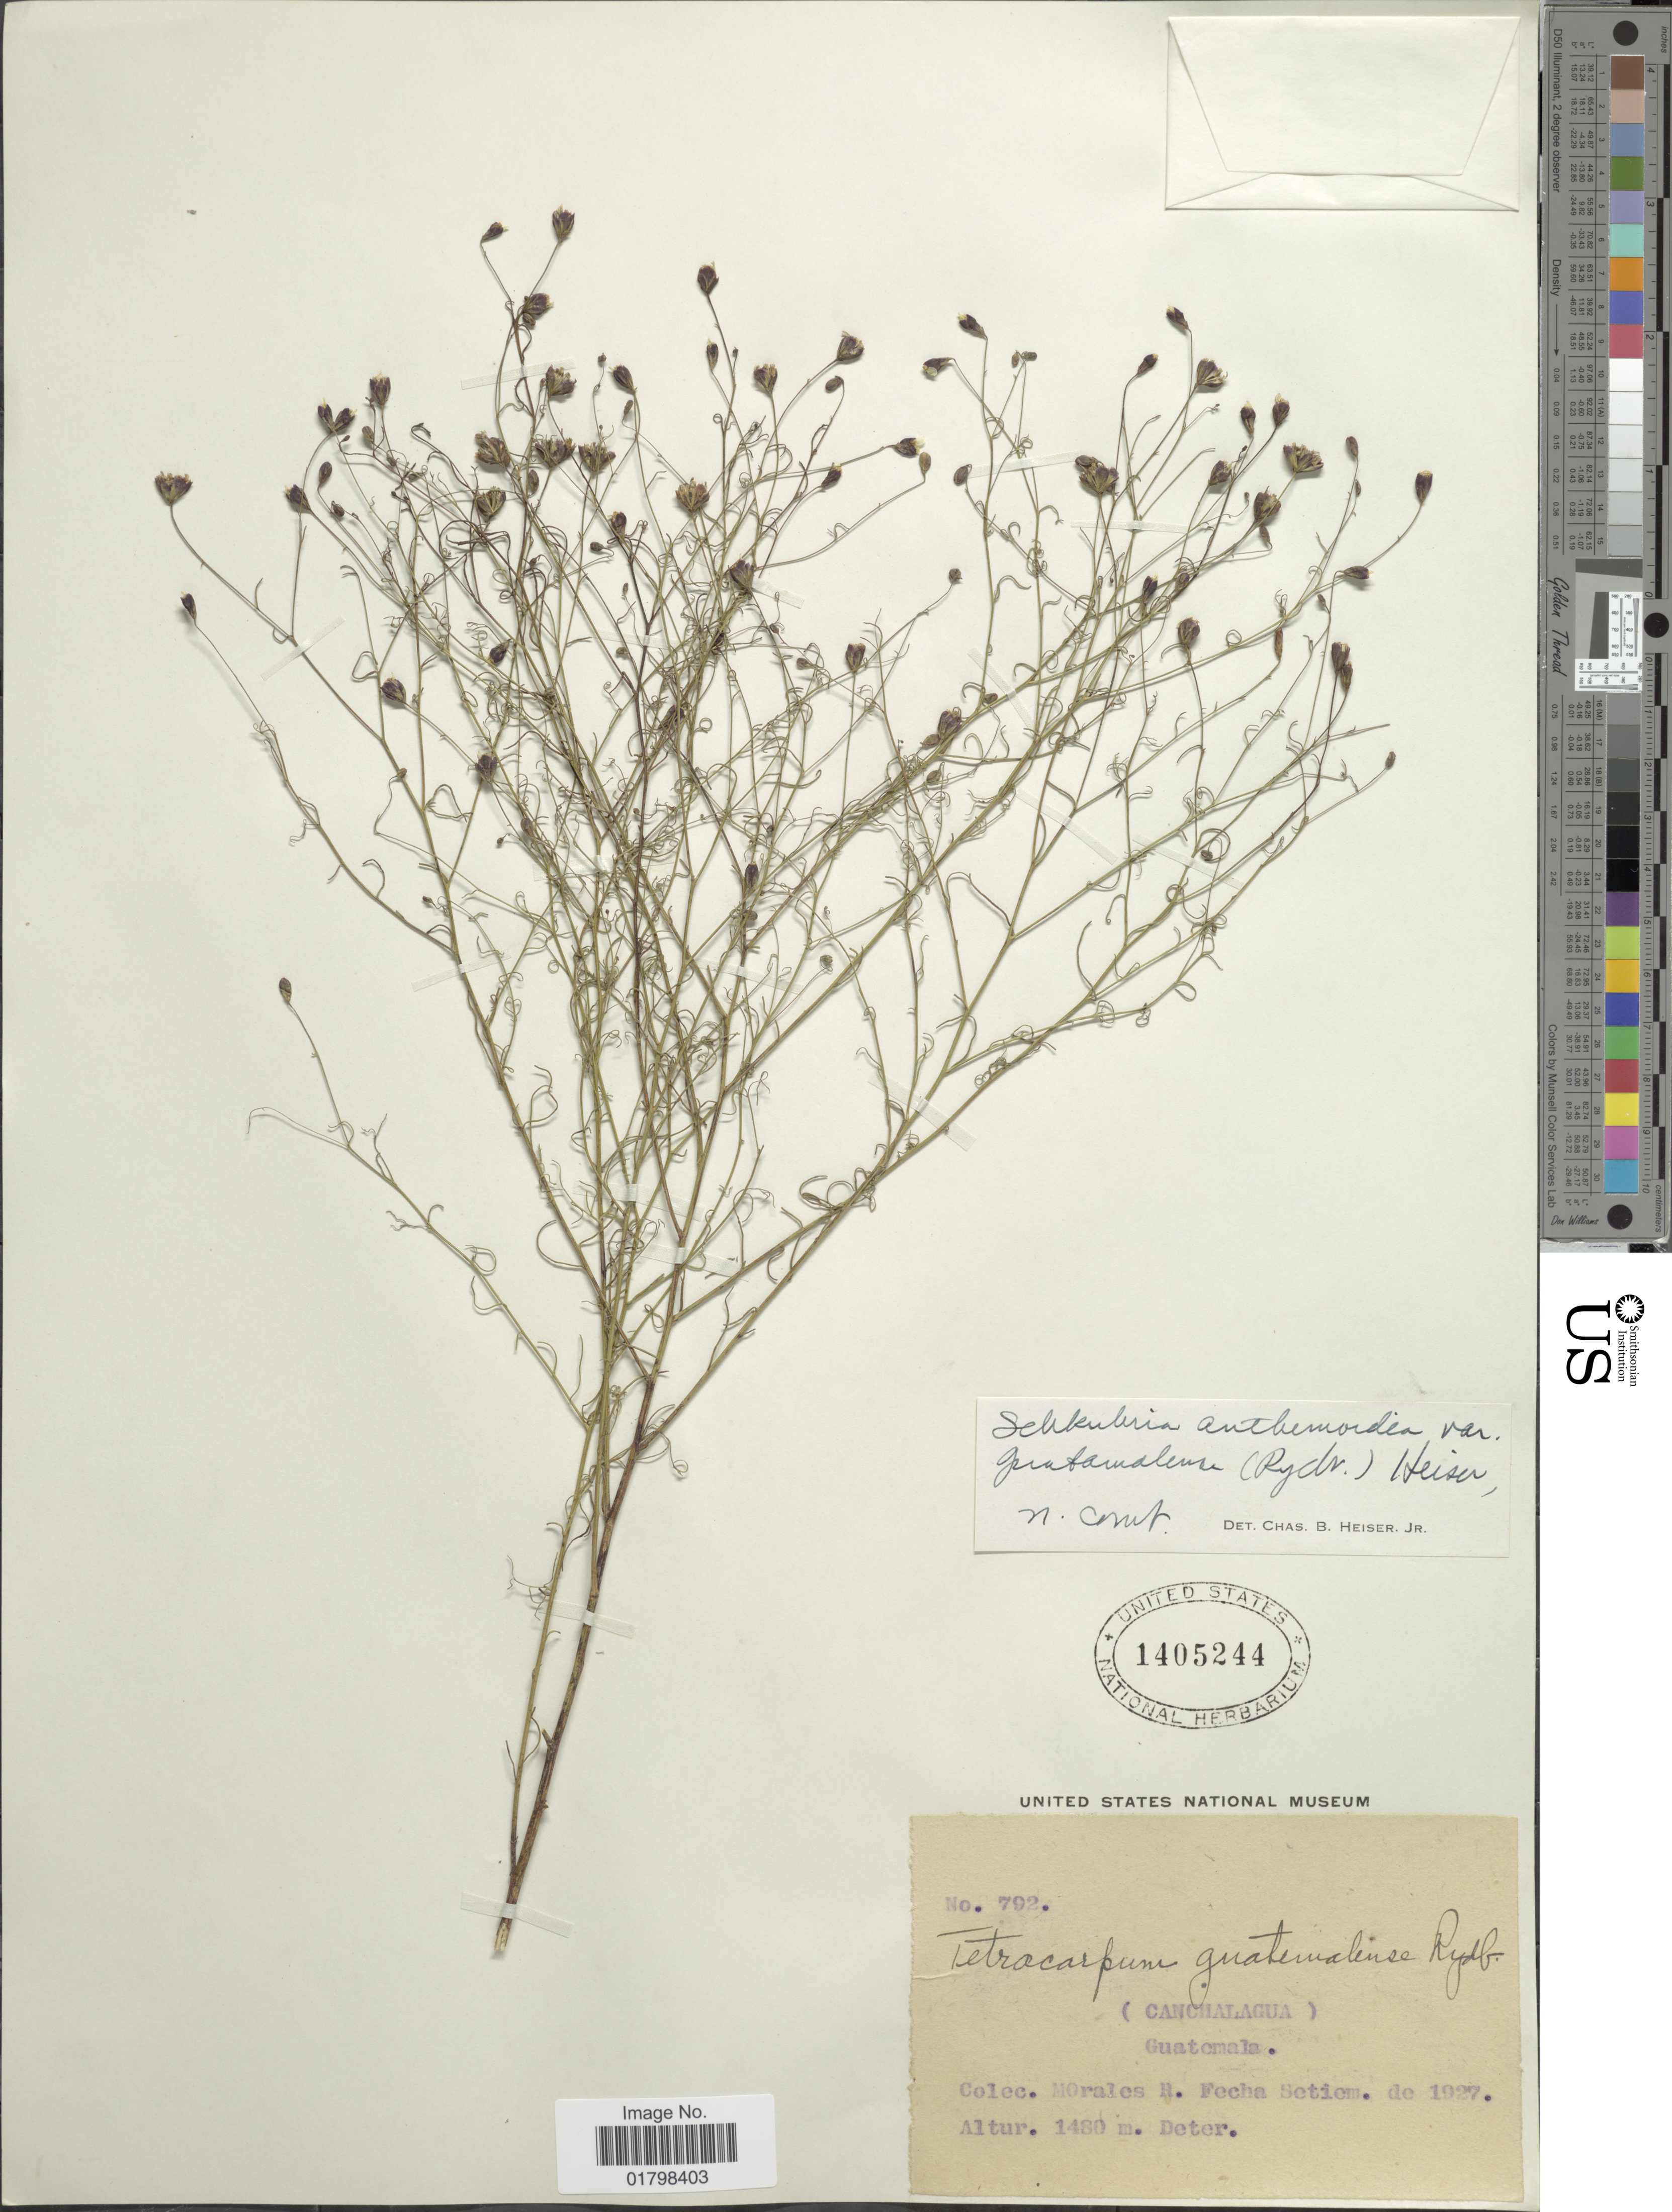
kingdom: Plantae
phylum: Tracheophyta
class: Magnoliopsida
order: Asterales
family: Asteraceae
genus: Schkuhria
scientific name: Schkuhria wislizeni var. guatemalensis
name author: (Rydb.) S.F. Blake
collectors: J. Morales R.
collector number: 792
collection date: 1927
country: Guatemala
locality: Canchalagua, Deter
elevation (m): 1480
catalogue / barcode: US 1405244